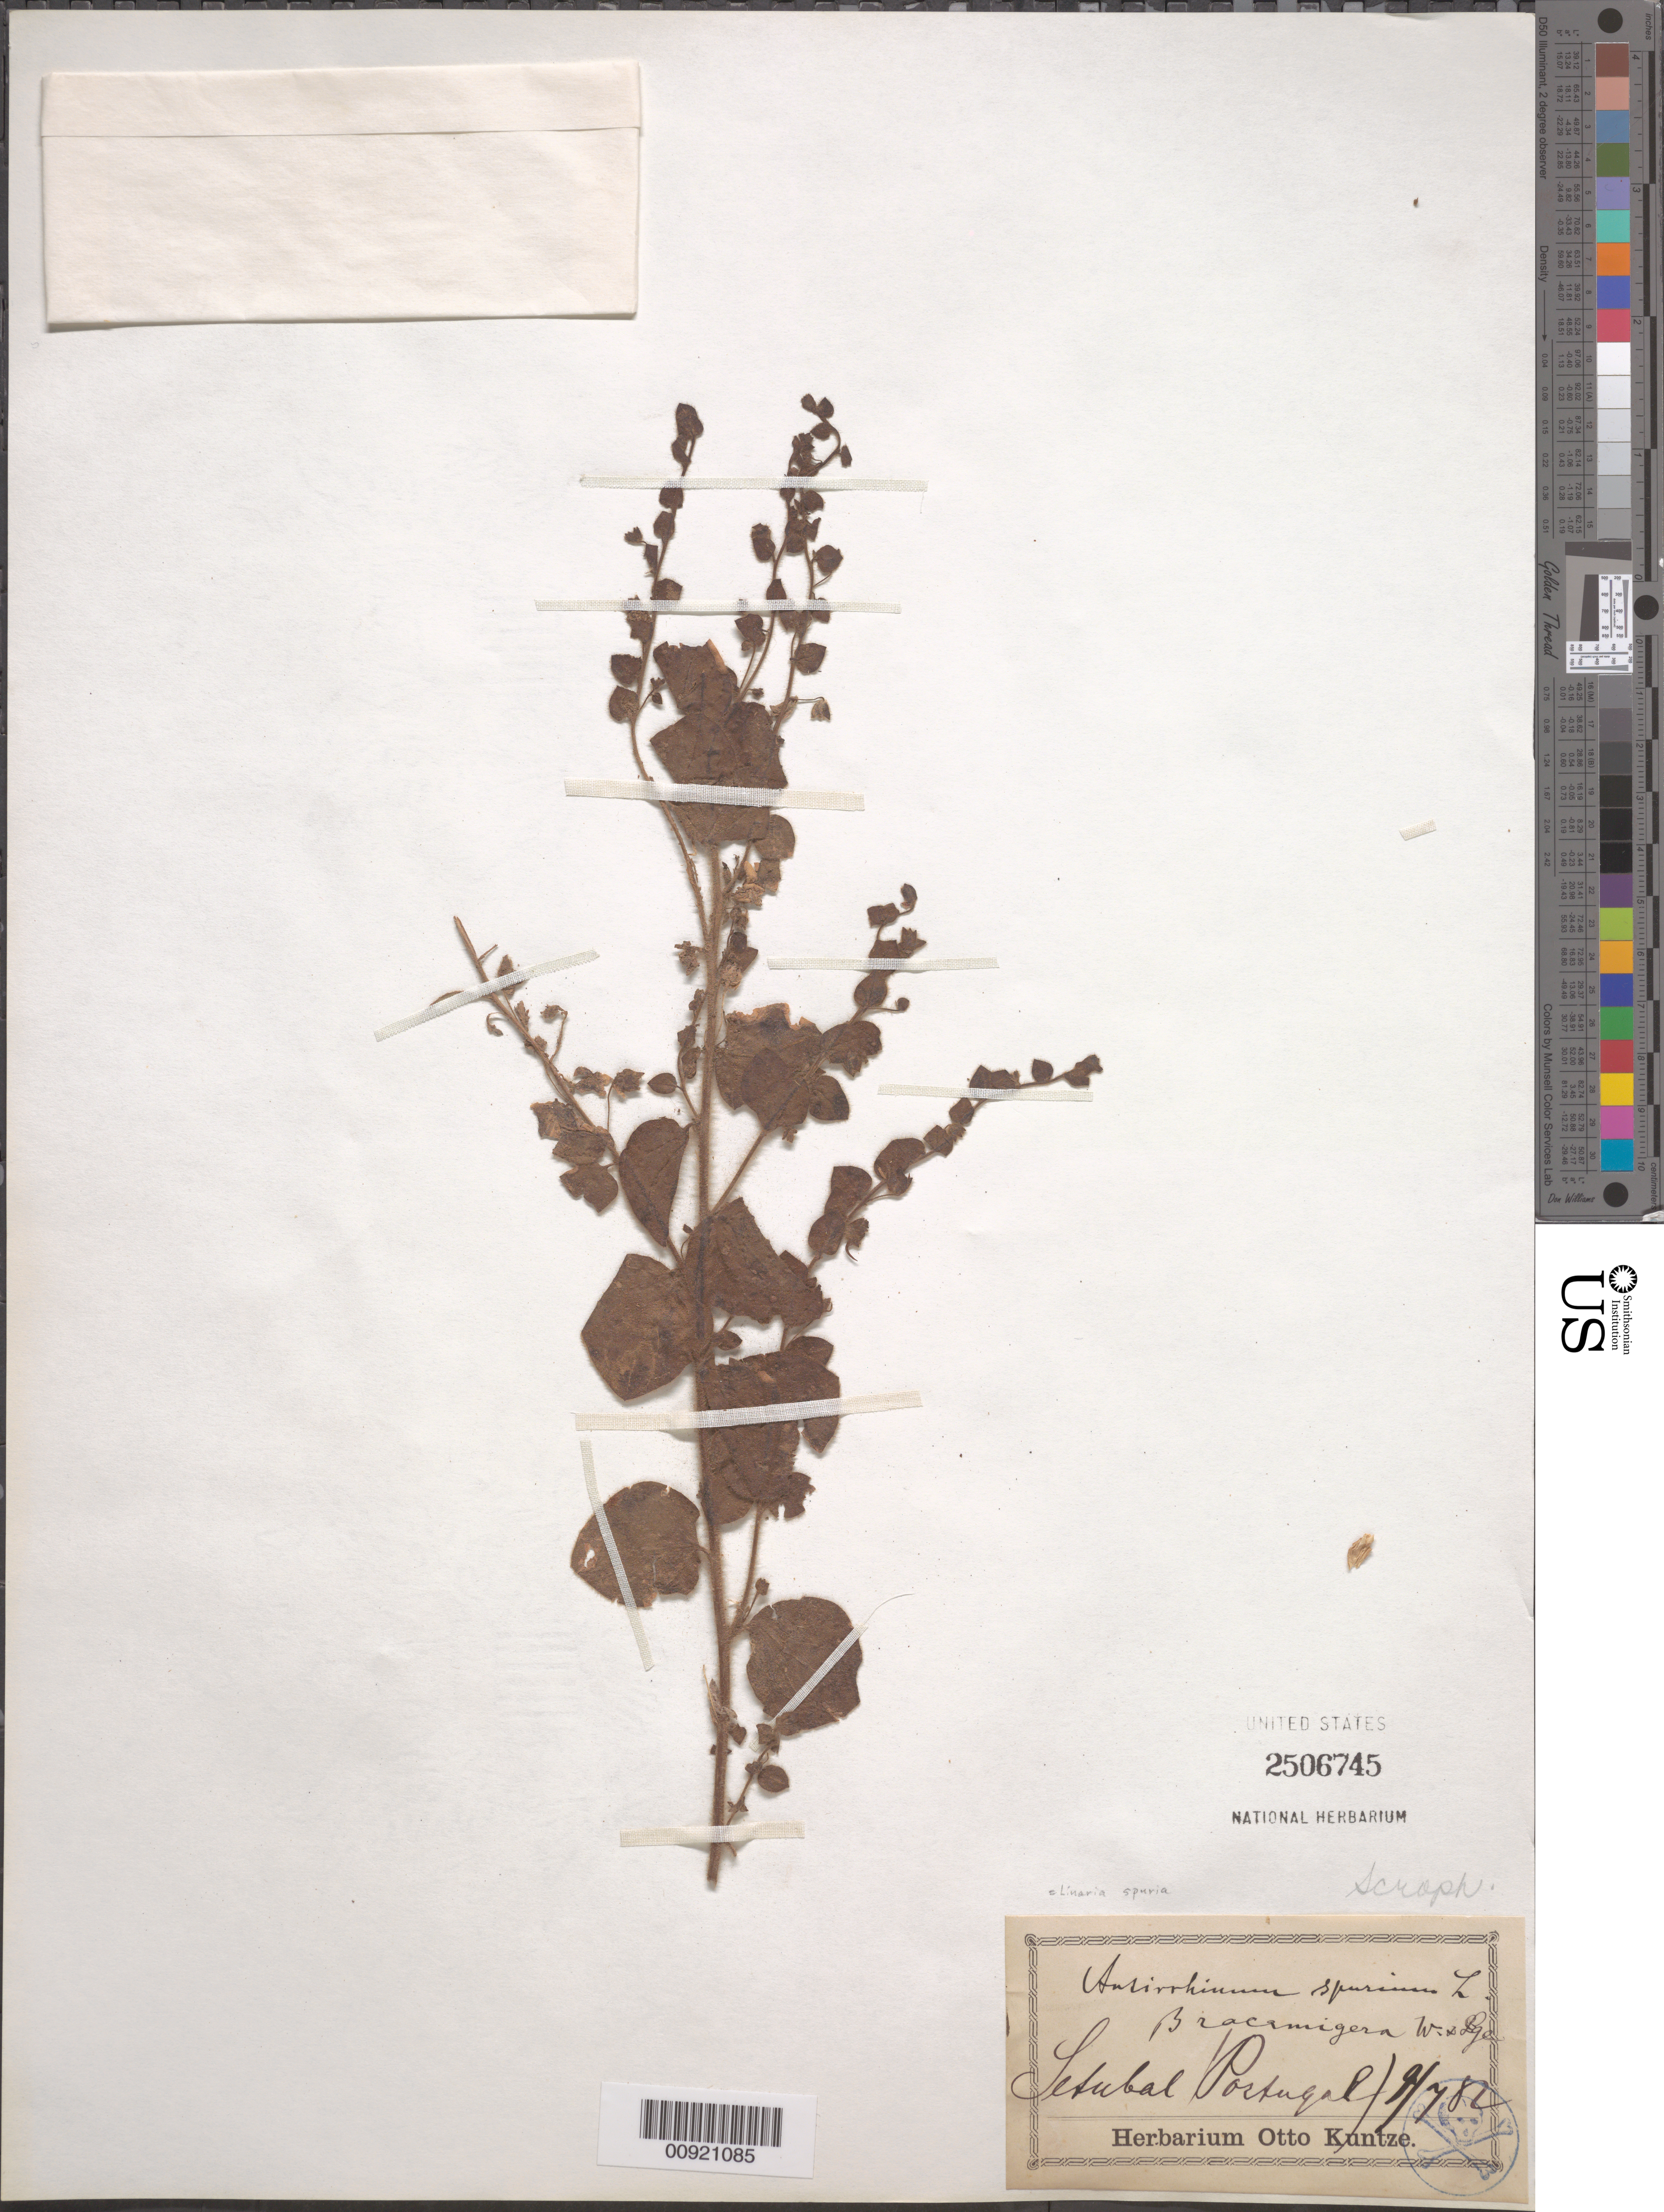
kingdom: Plantae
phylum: Tracheophyta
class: Magnoliopsida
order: Lamiales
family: Plantaginaceae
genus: Linaria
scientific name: Linaria spuria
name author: Mill.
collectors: C.E.O. Kuntze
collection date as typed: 09 Jul 1882 or 07 Sep 1882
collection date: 1882-07-09 or 1882-09-07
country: Portugal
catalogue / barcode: US 2506745